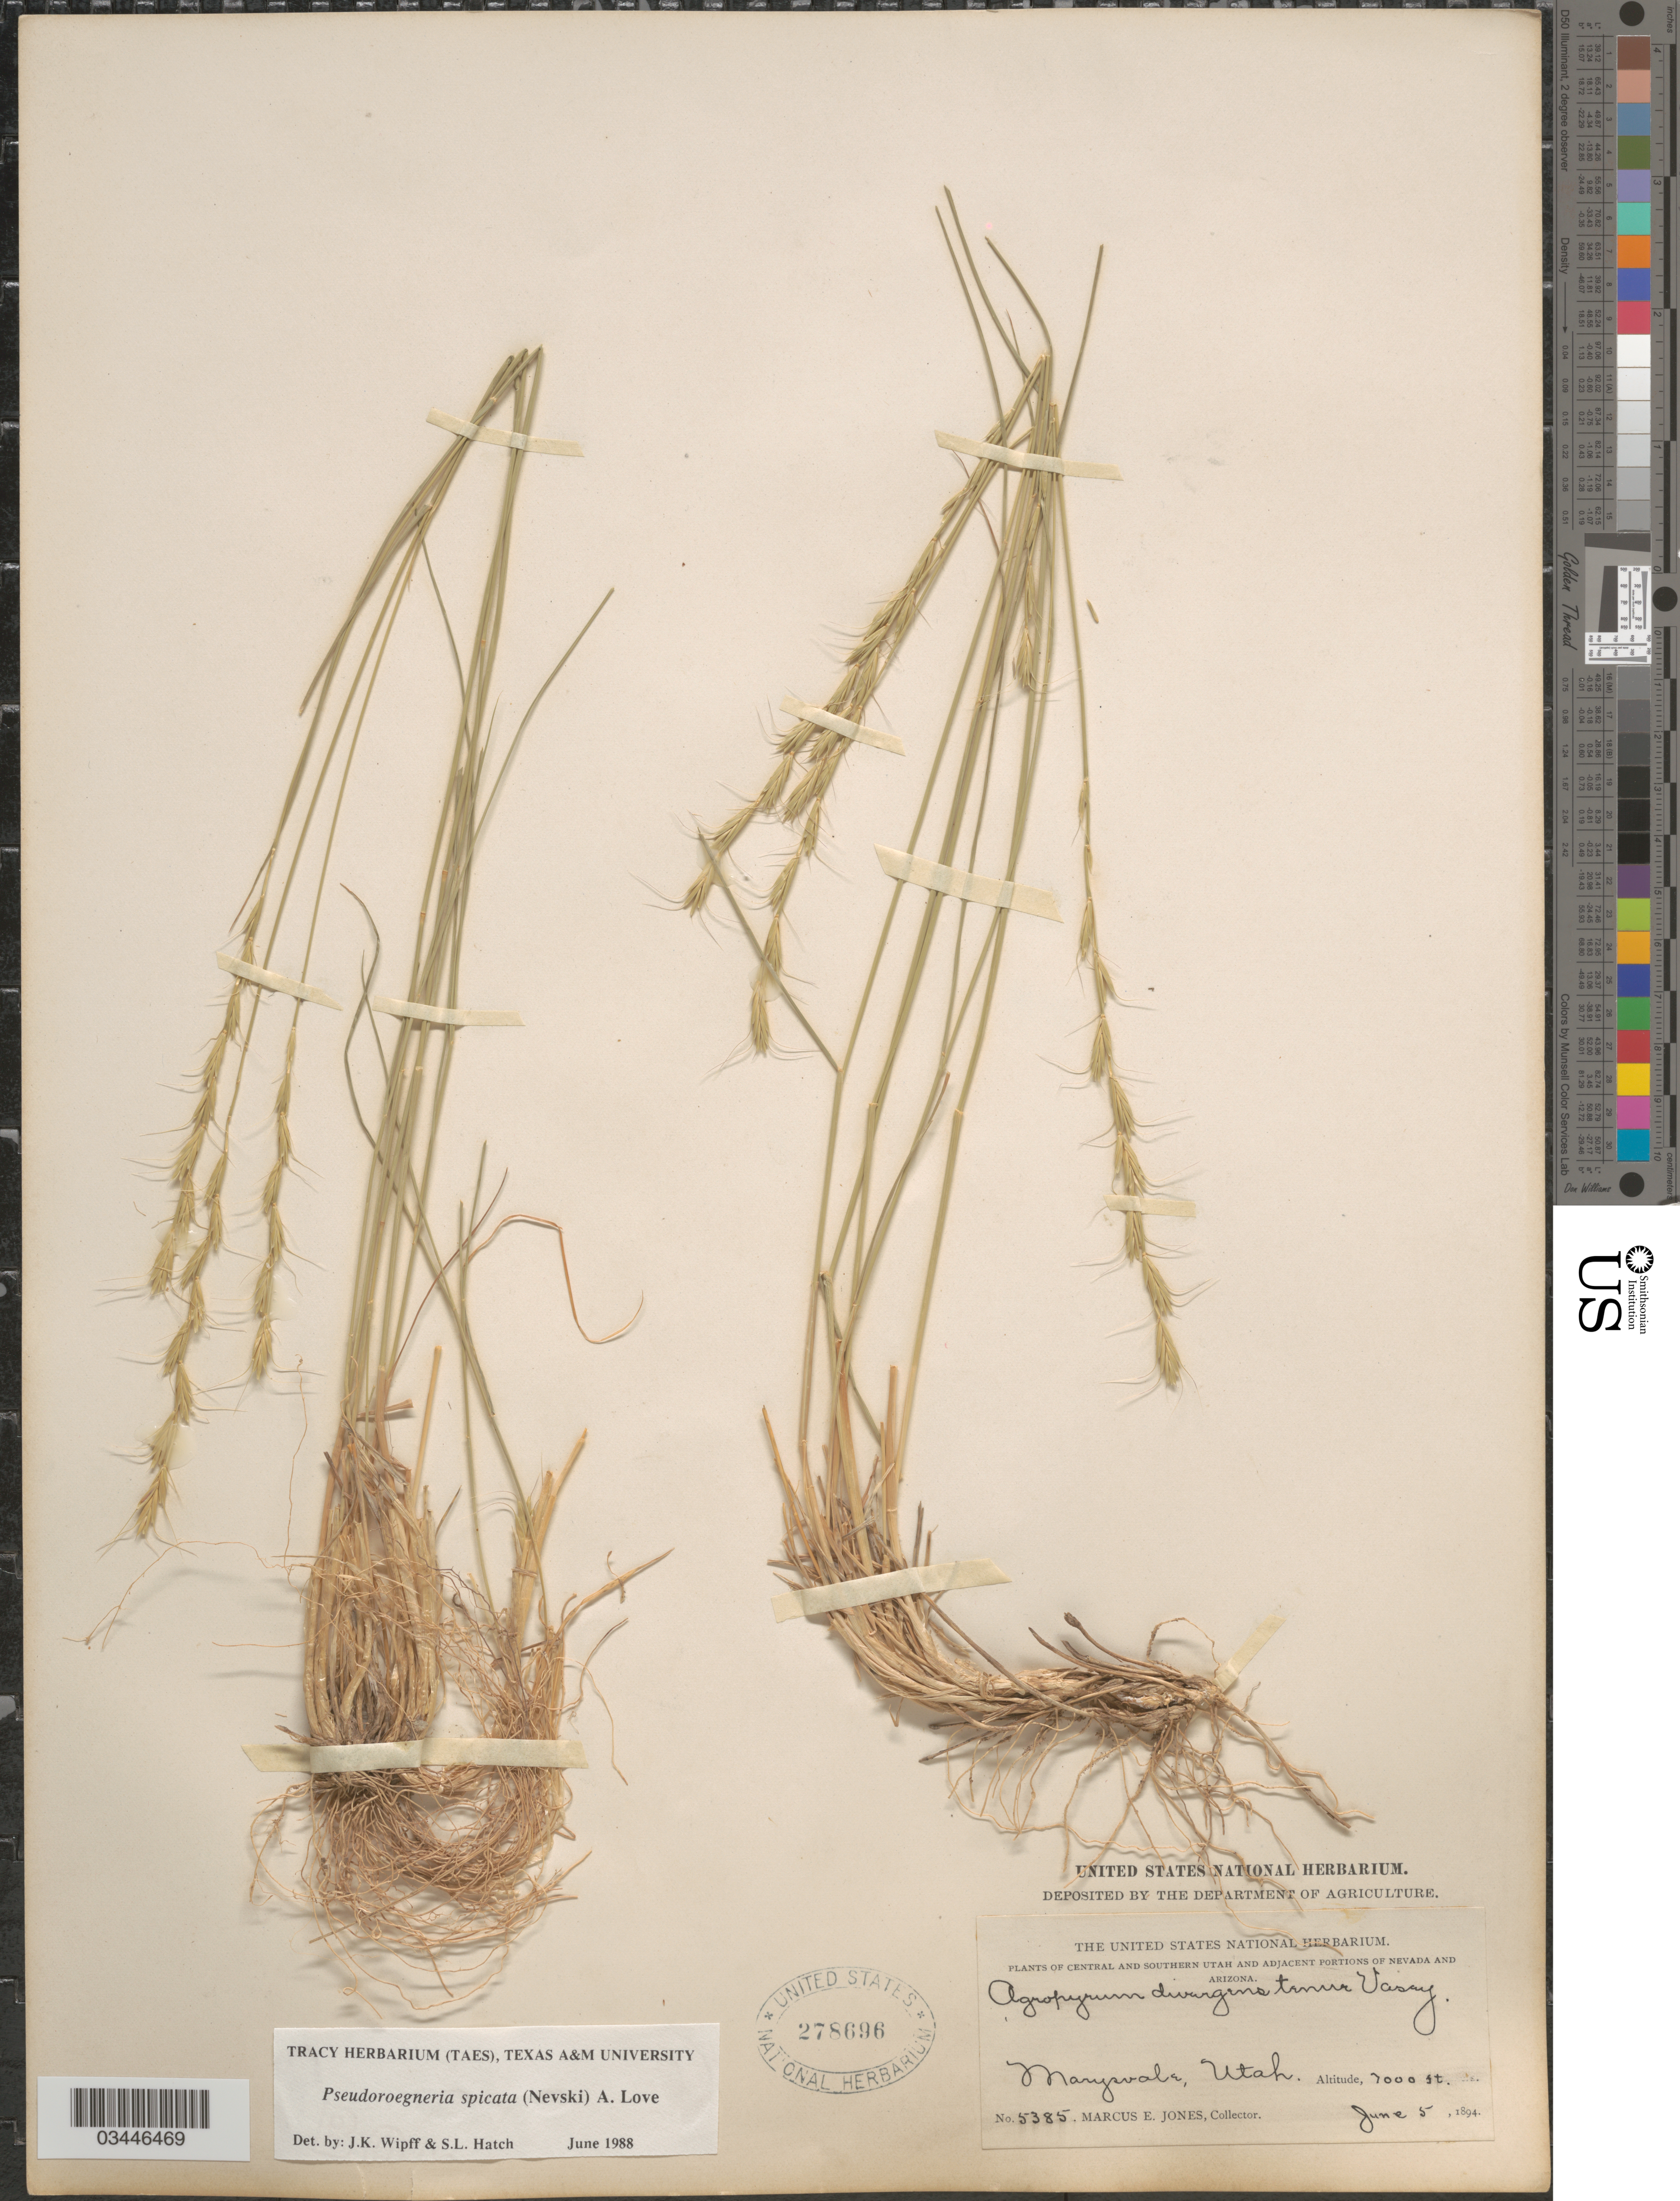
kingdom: Plantae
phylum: Tracheophyta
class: Liliopsida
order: Poales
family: Poaceae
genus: Pseudoroegneria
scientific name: Pseudoroegneria spicata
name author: (Pursh) Á. Löve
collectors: M. E. Jones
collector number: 5385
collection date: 1894-06-05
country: United States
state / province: Utah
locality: Central and Southern Utah. Marysvale.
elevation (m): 2134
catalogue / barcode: US 278696